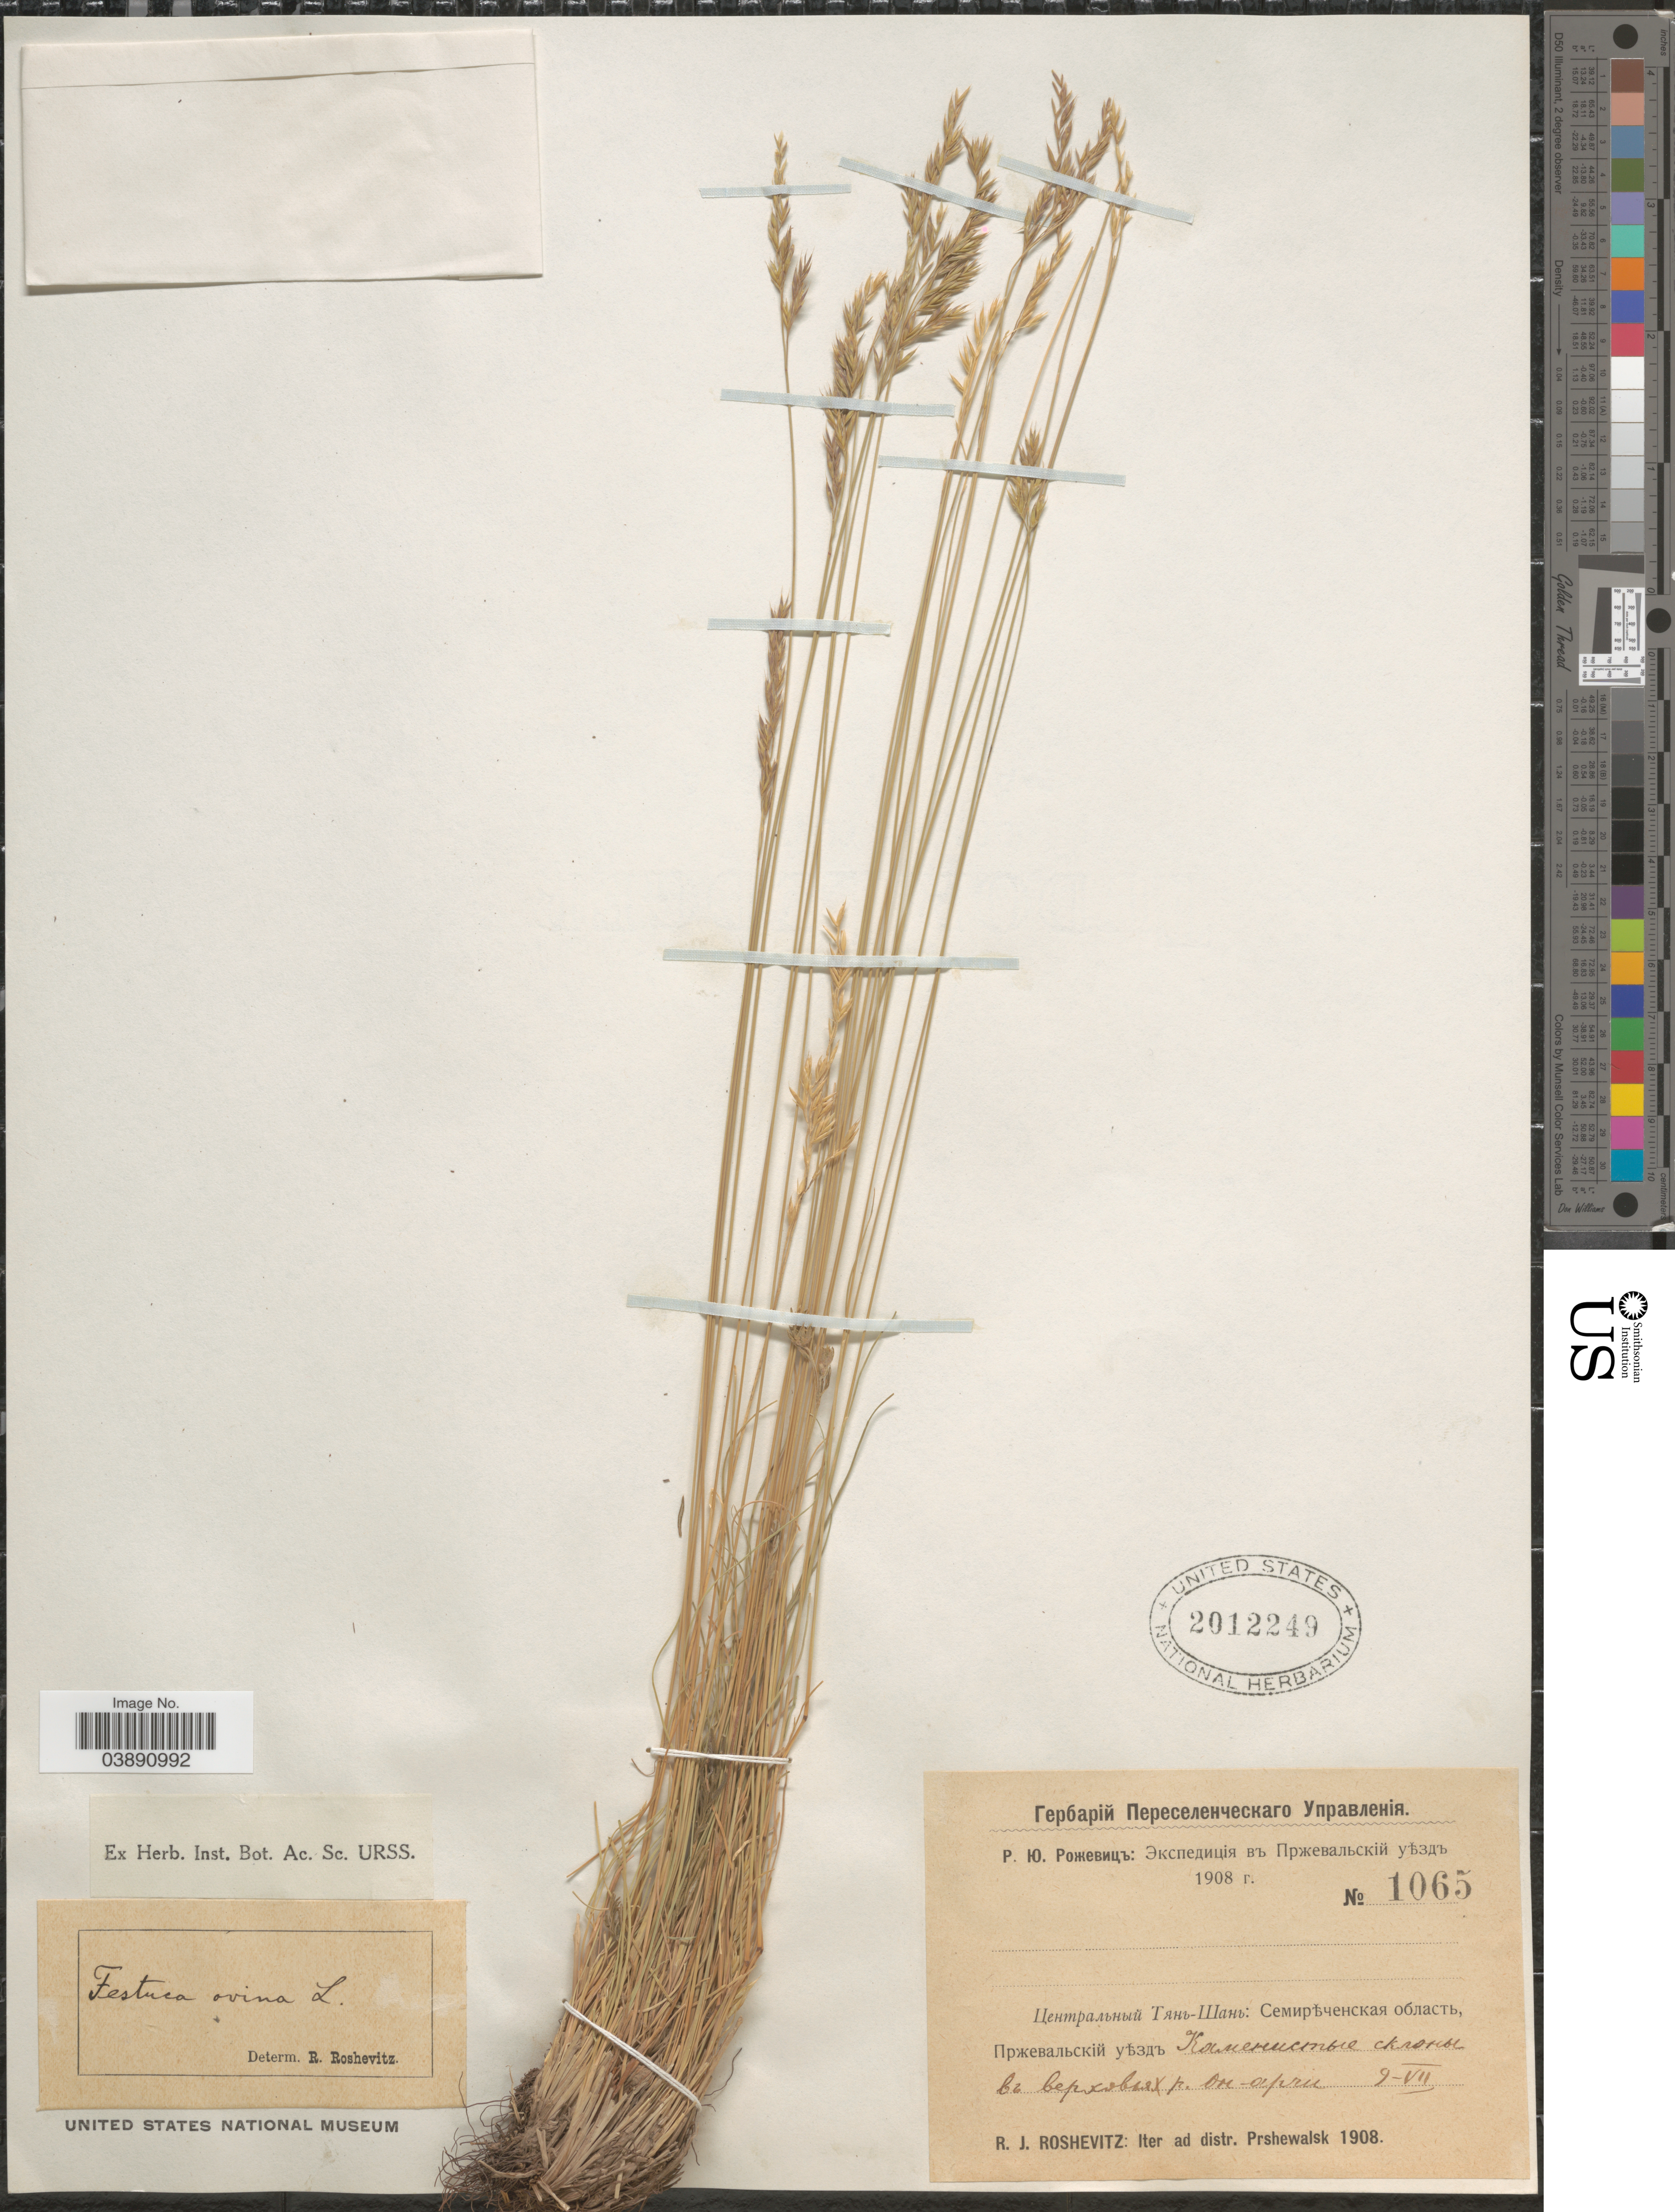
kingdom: Plantae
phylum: Tracheophyta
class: Liliopsida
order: Poales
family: Poaceae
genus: Festuca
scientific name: Festuca ovina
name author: L.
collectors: R. J. Roshevitz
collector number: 1065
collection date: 1908-07-09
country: Kyrgyzstan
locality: Iter ad distr. Prshewalsk.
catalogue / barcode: US 2012249